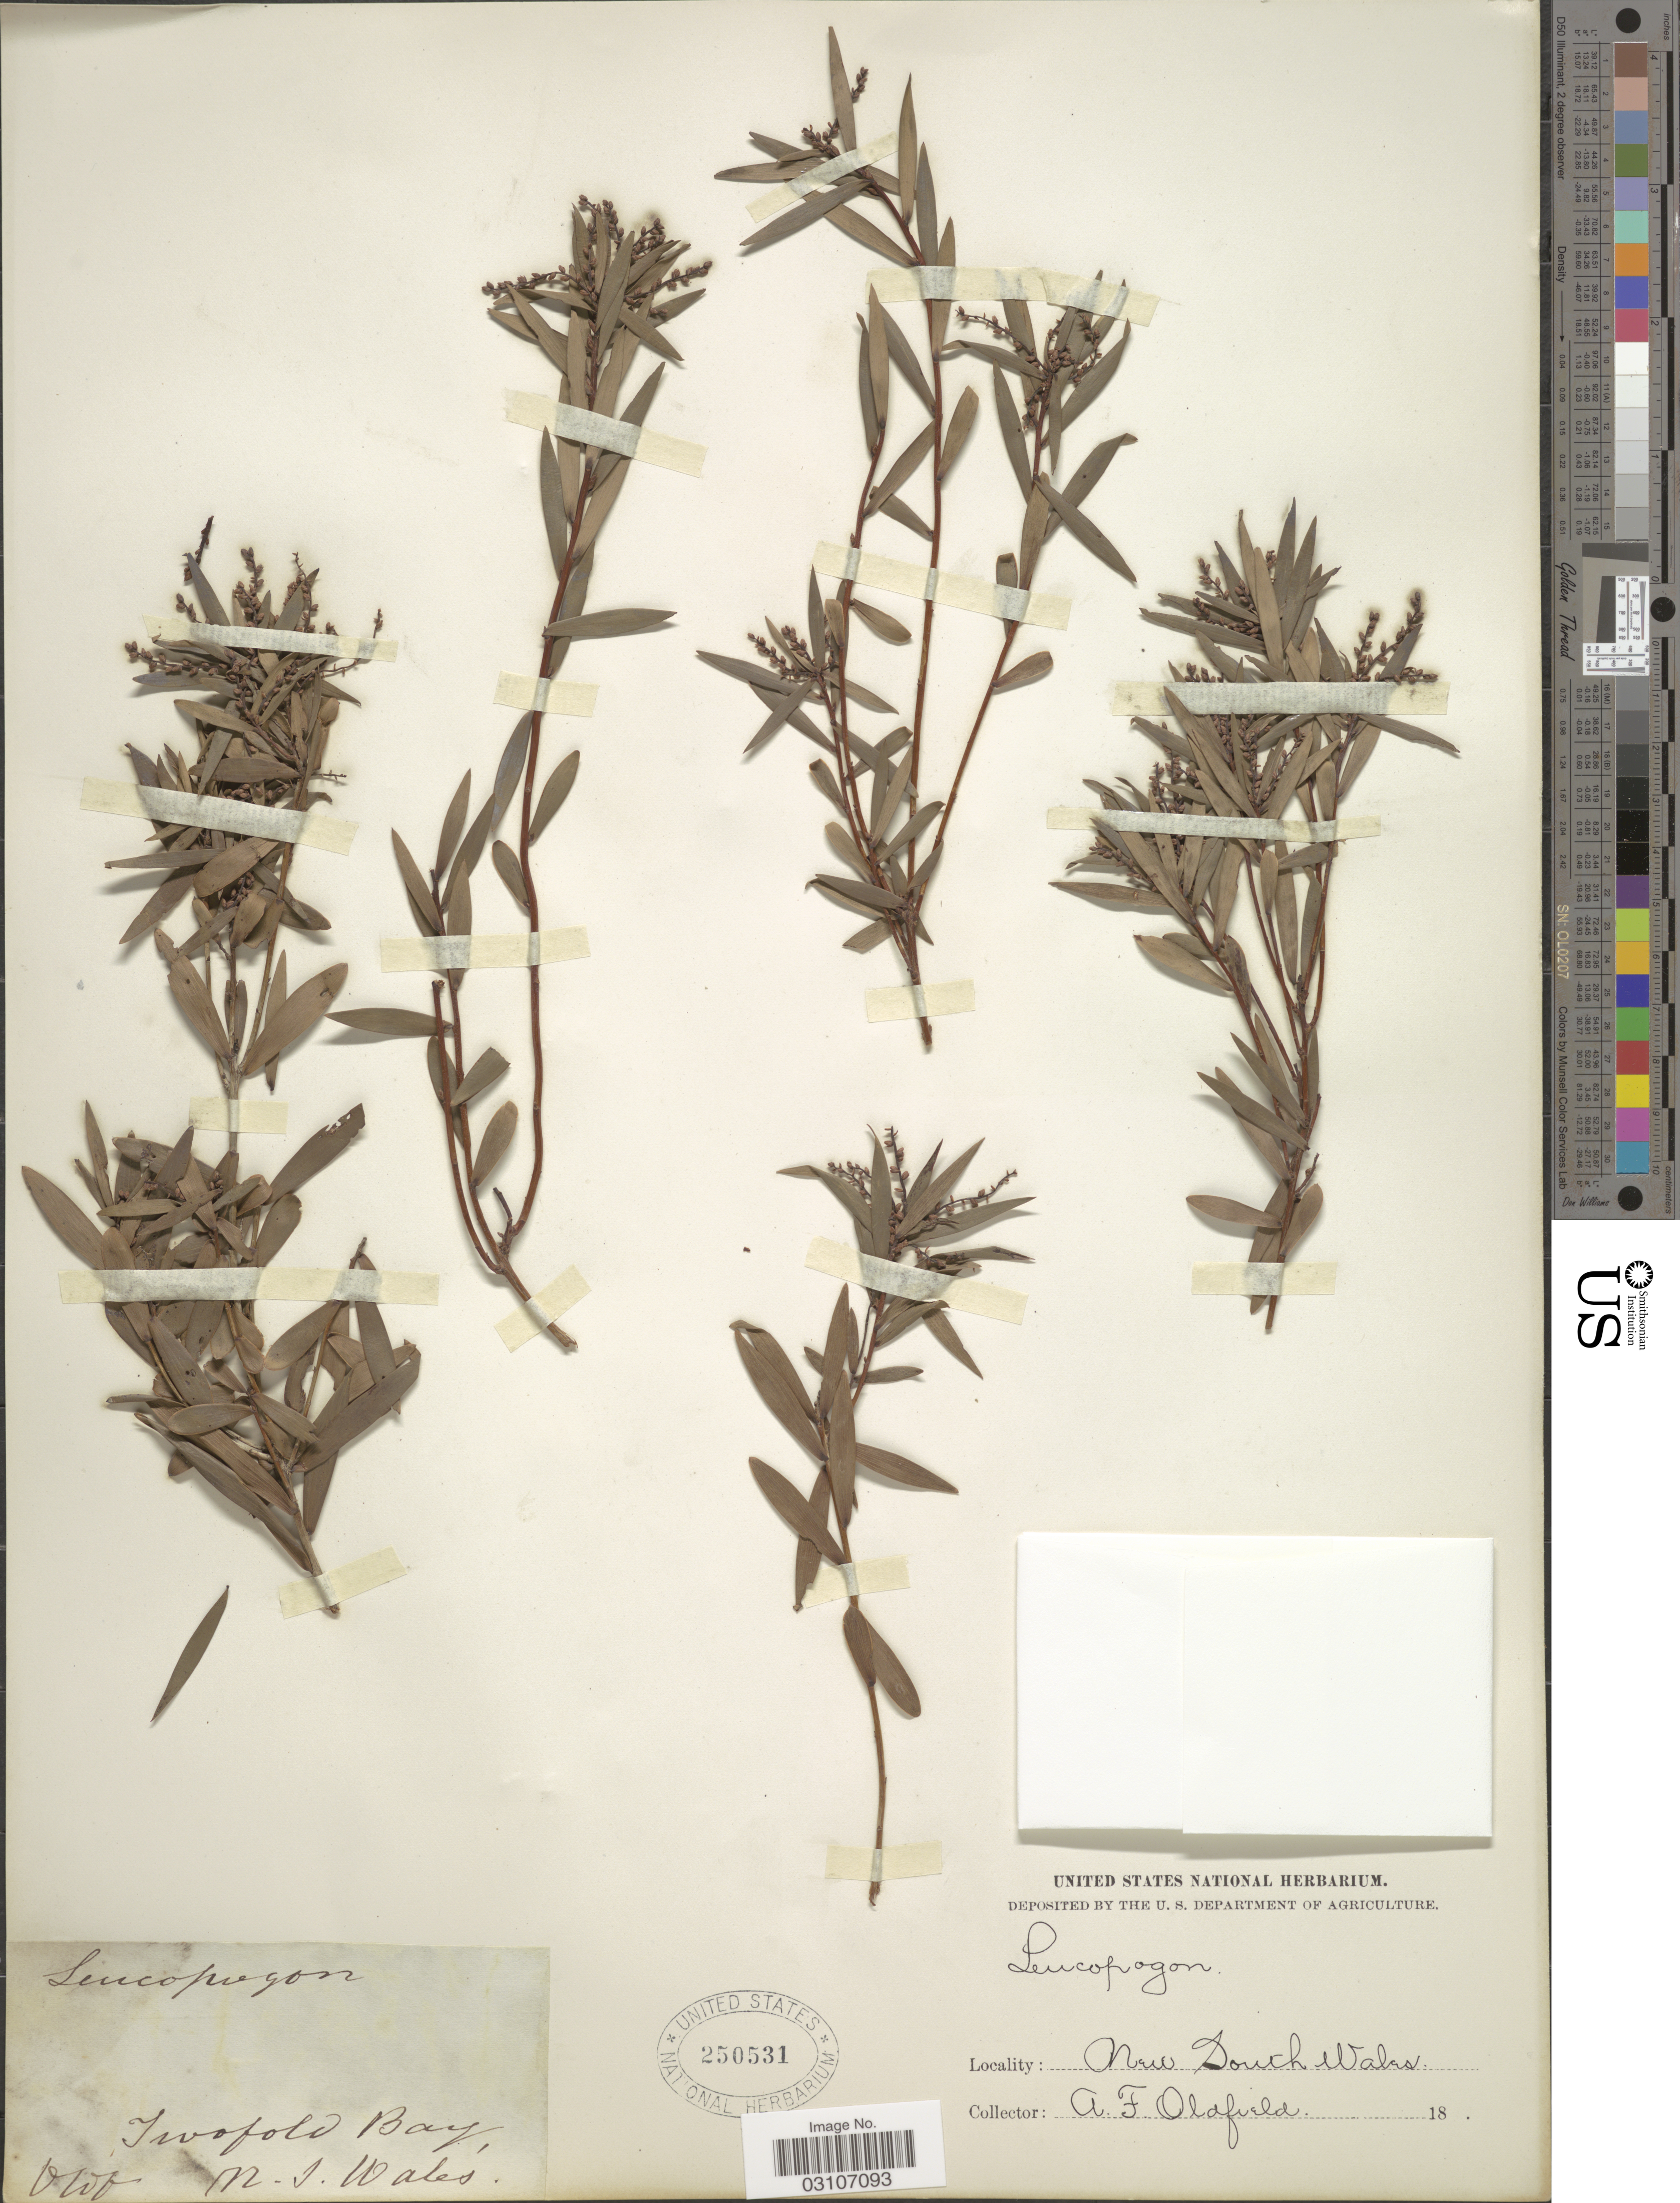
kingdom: Plantae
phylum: Tracheophyta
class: Magnoliopsida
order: Ericales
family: Ericaceae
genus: Leucopogon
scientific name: Leucopogon sp.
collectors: A. Oldfield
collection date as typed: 18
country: Australia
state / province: New South Wales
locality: Twofold Bay.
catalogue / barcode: US 250531